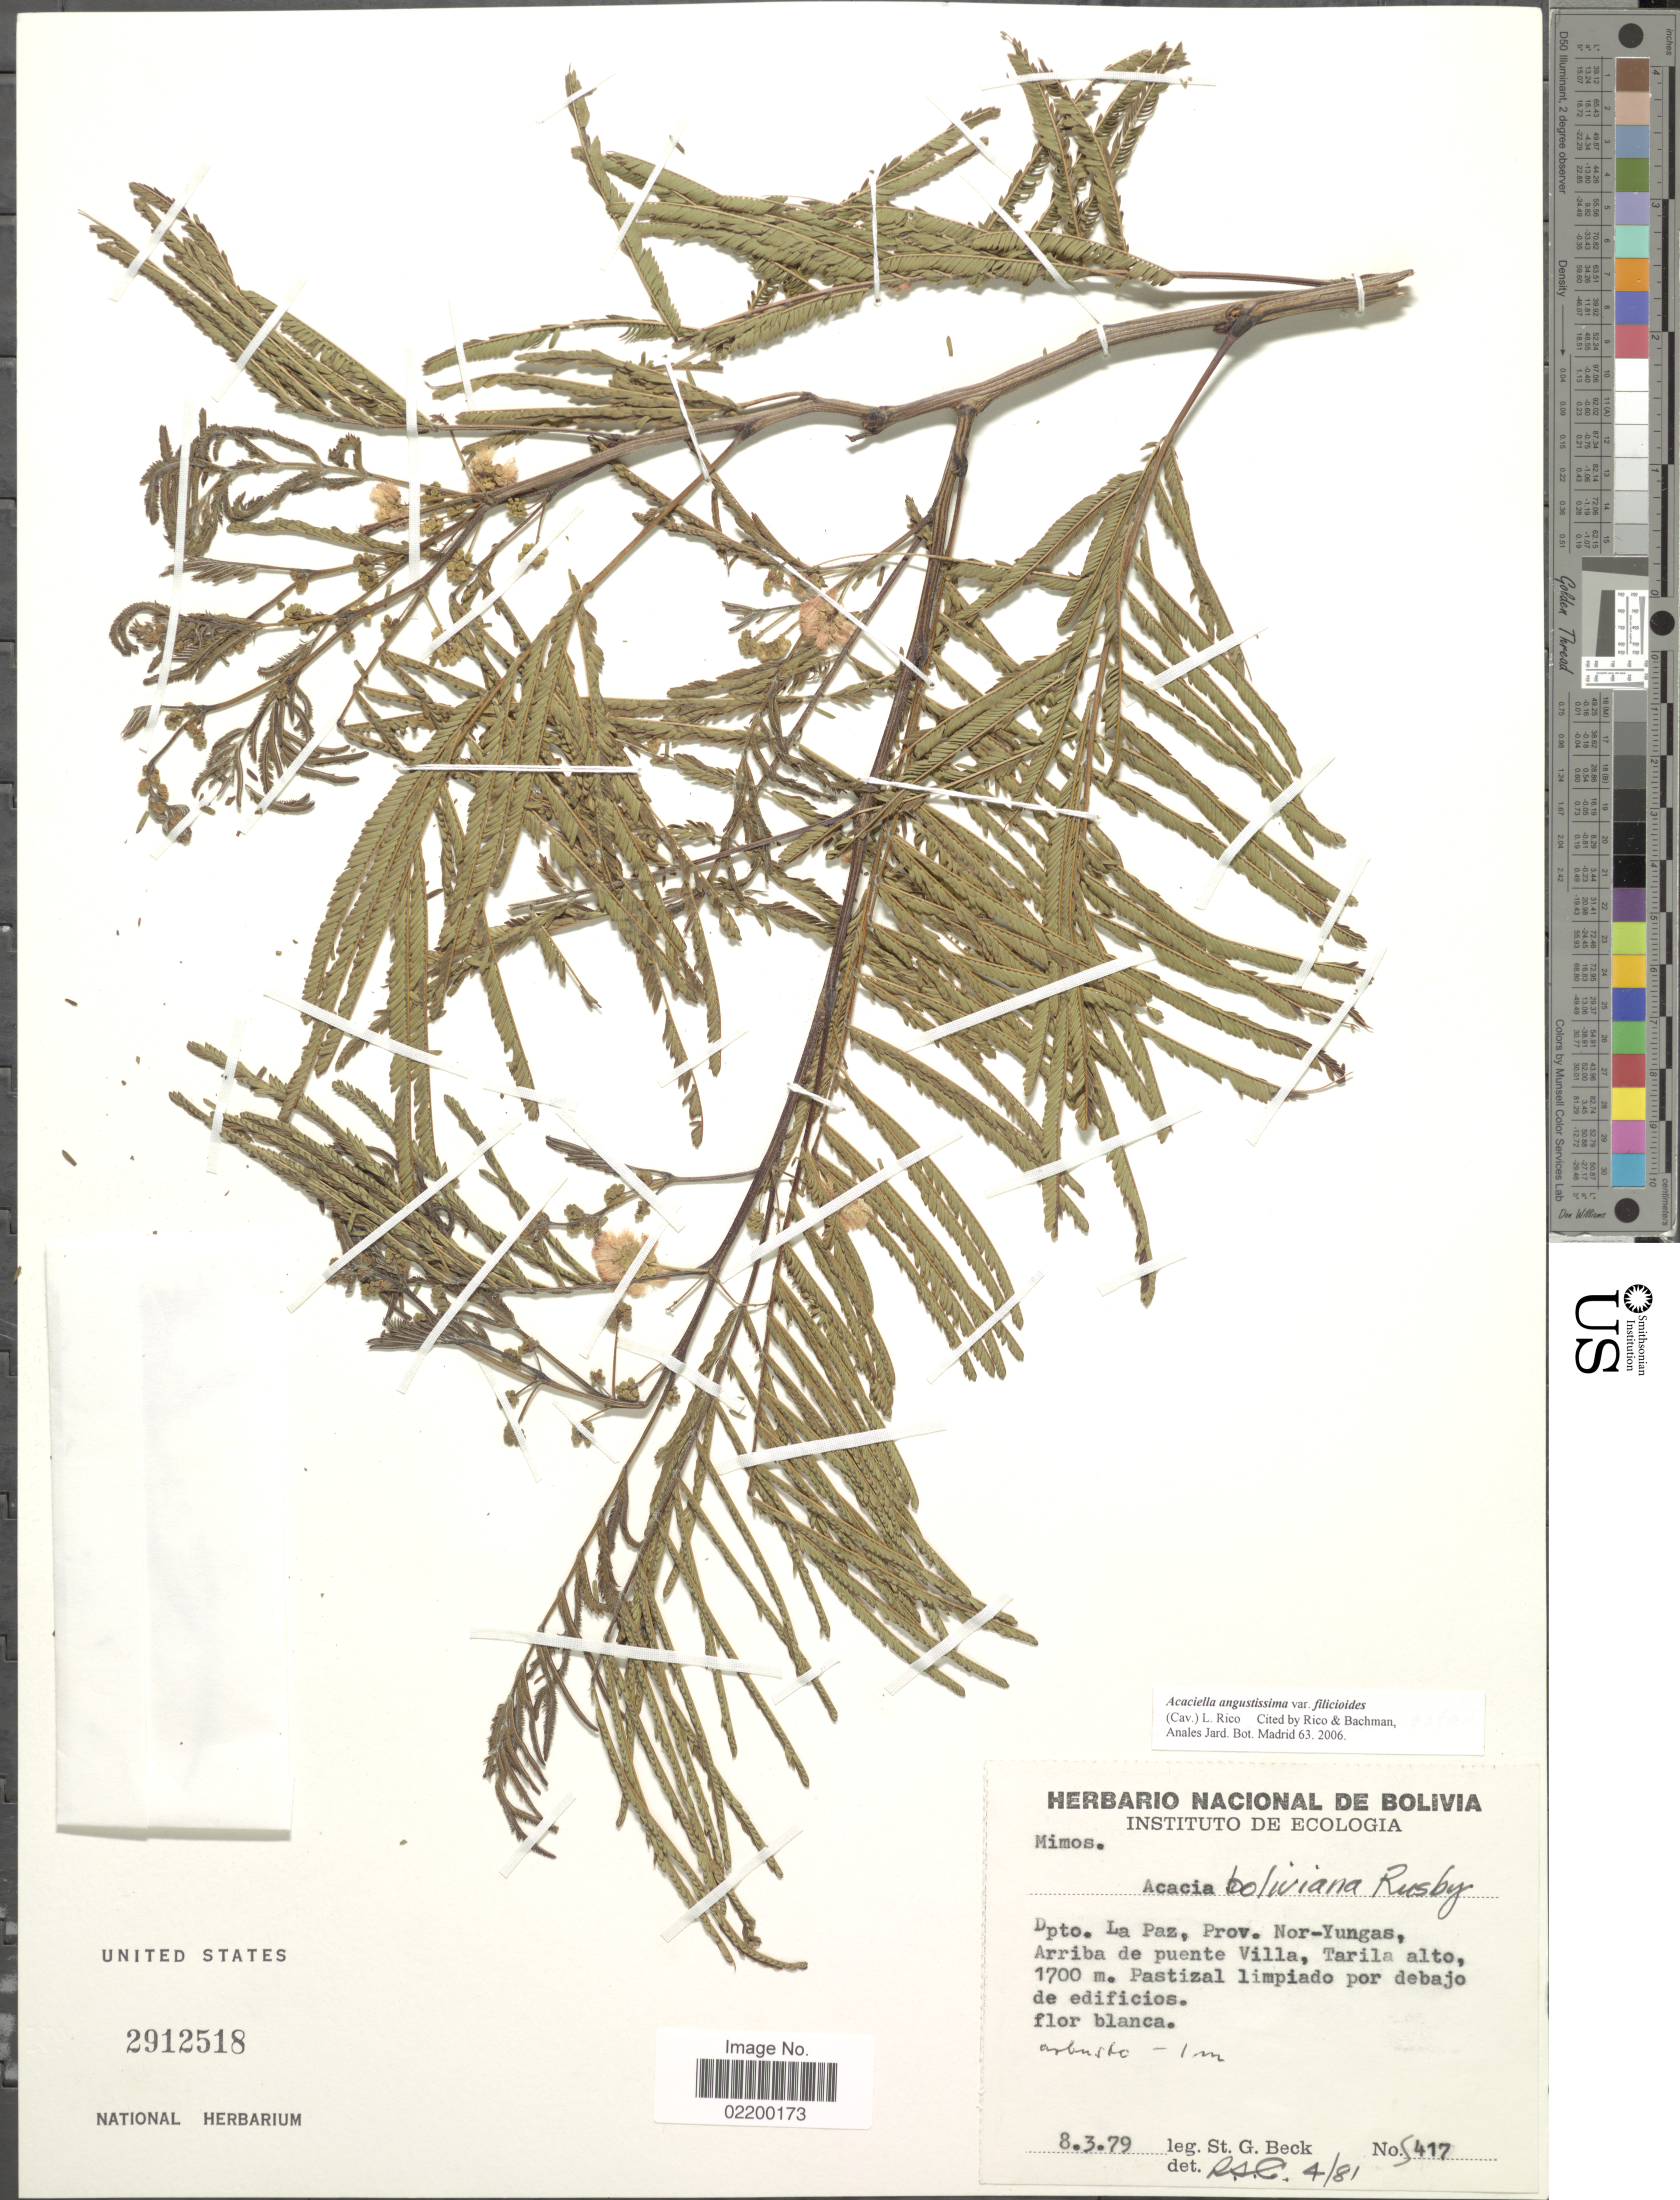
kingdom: Plantae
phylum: Tracheophyta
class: Magnoliopsida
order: Fabales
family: Fabaceae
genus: Acaciella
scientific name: Acaciella angustissima var. filicioides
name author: (Cav.) L. Rico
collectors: S. G. Beck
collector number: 5417*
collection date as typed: Transcribed d/m/y: 8/3/79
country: Bolivia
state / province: La Paz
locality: Dpto.La Paz. Prov. Nor Yungas, Arriba de puente Villa, Tarila alto.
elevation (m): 1700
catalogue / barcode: US 2912518